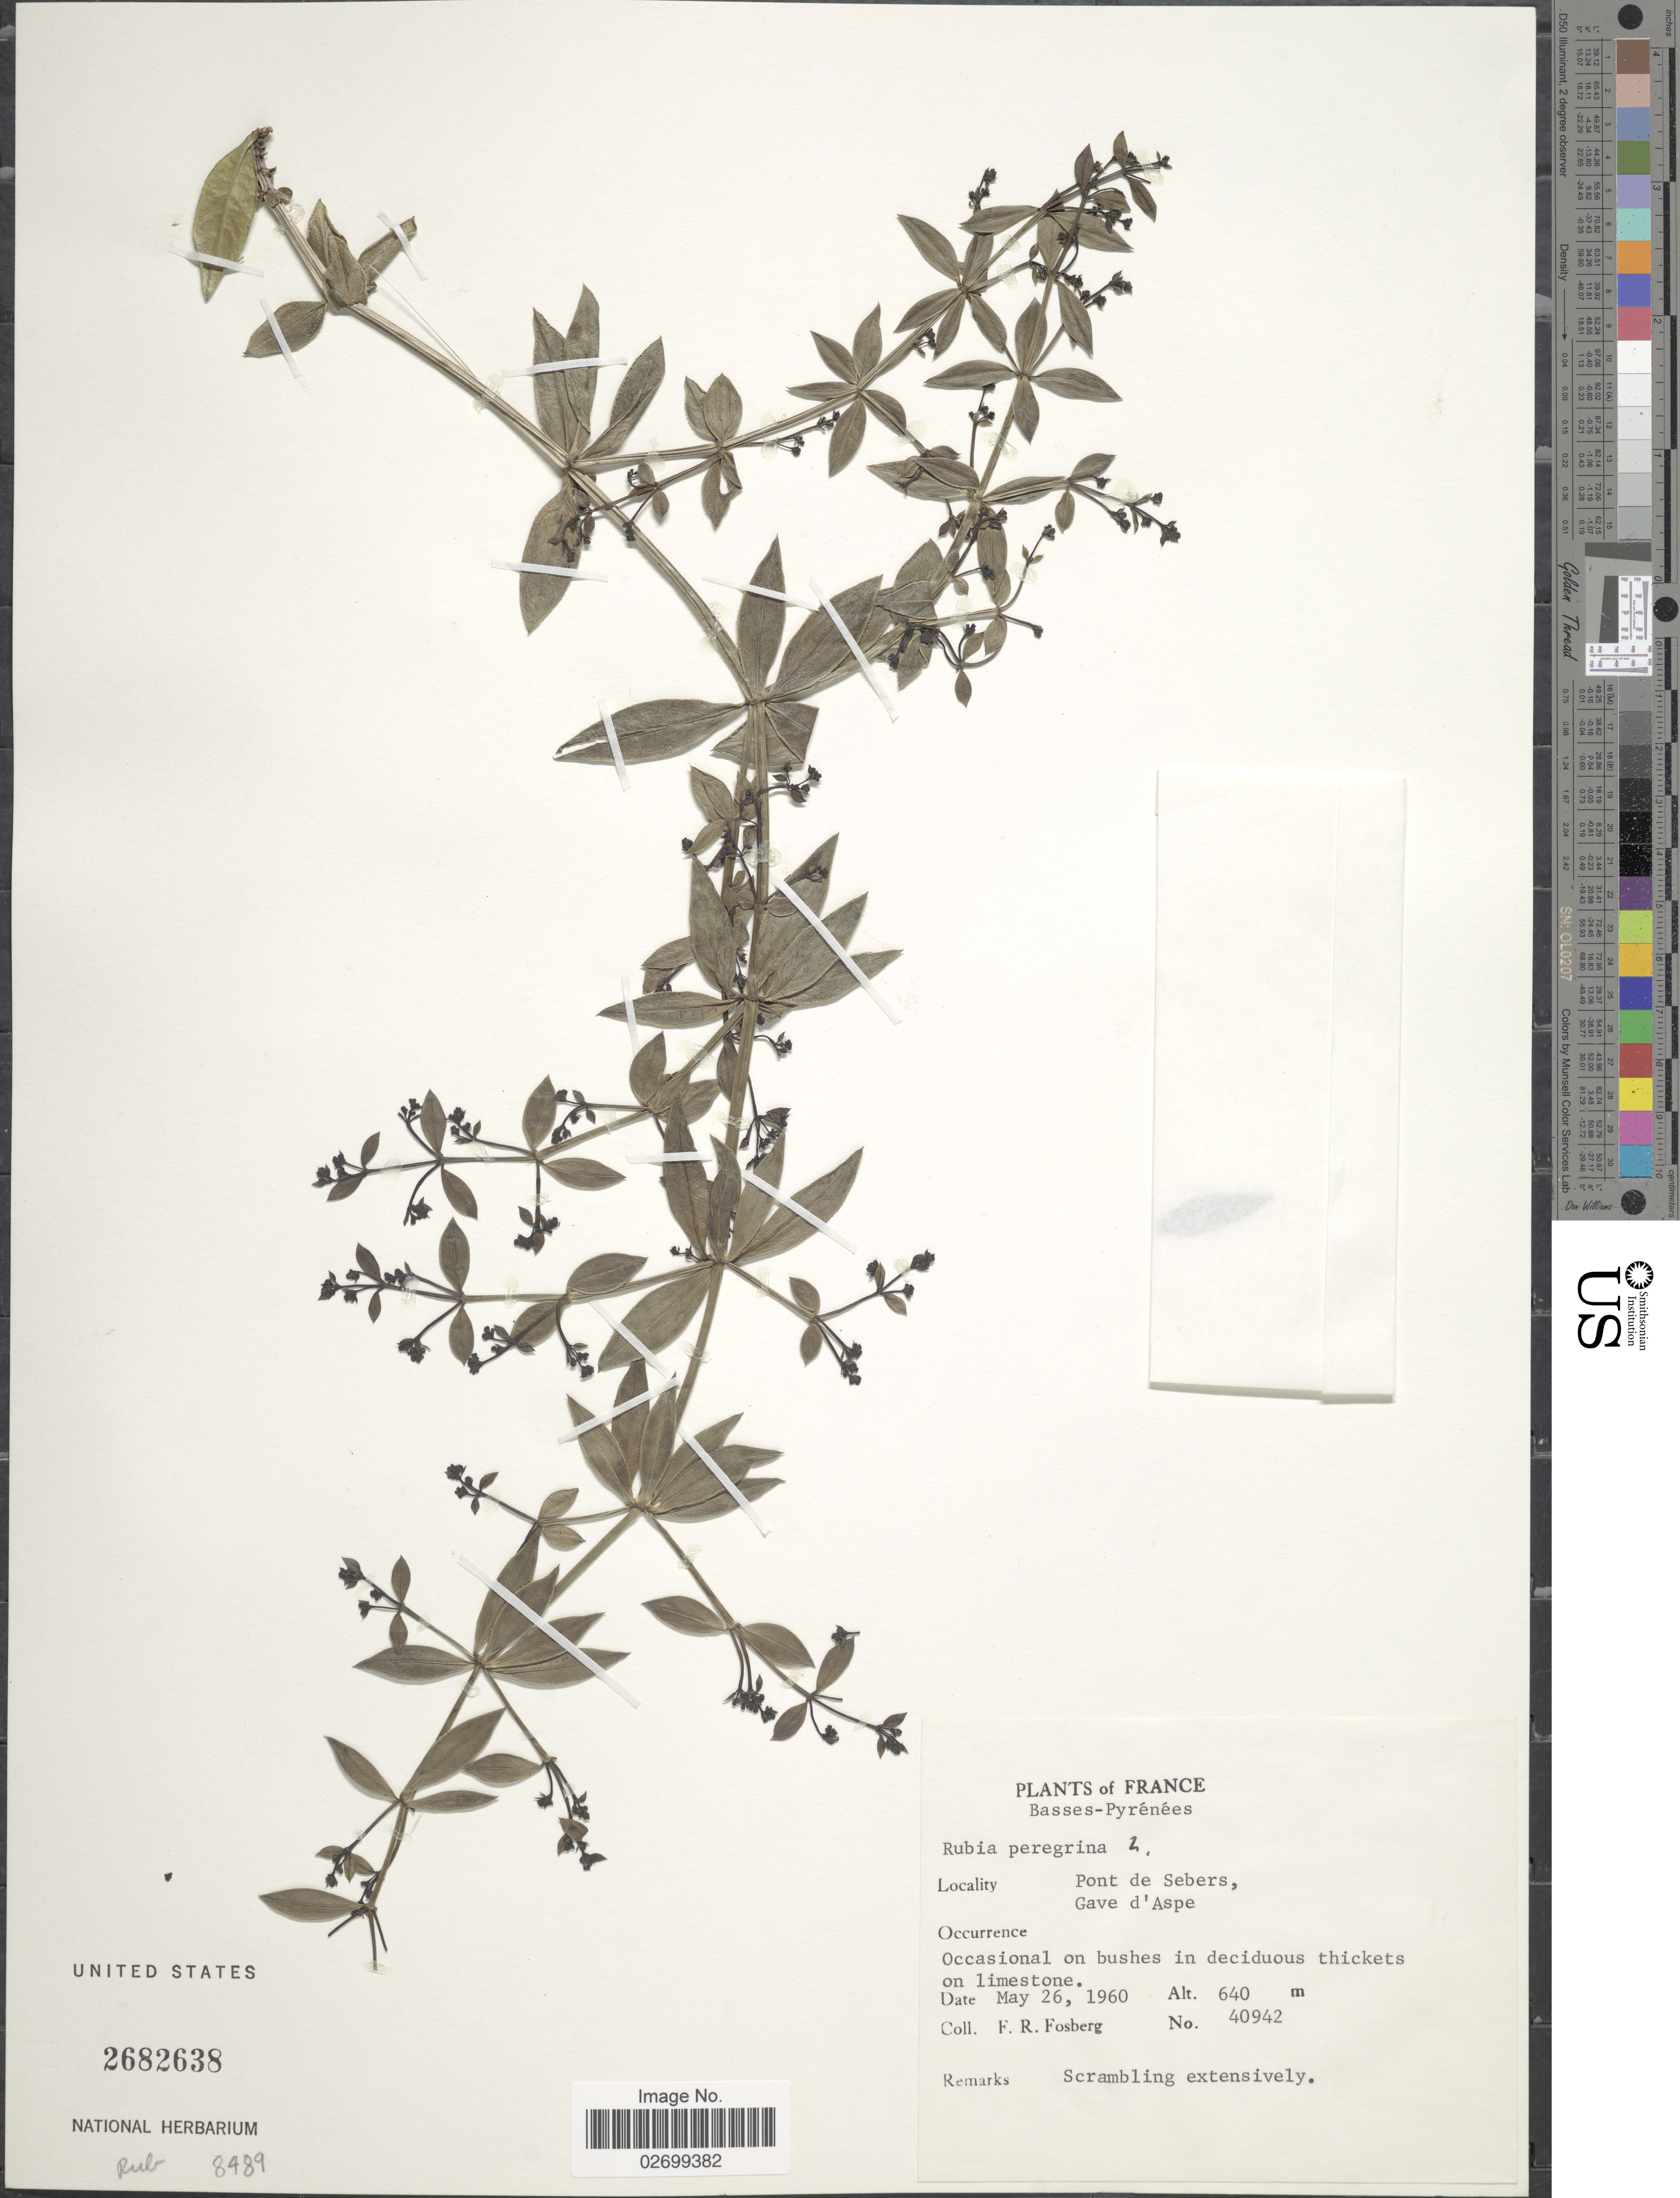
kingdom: Plantae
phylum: Tracheophyta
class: Magnoliopsida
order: Gentianales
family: Rubiaceae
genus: Rubia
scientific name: Rubia peregrina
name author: L.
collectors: F. R. Fosberg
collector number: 40942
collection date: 1960-05-26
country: France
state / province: Nouvelle-Aquitaine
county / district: Pyrénées-Atlantiques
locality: Basses-Pyrenees, Pont de Sebers, Gave d'Aspe, on limestone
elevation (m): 640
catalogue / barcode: US 2682638